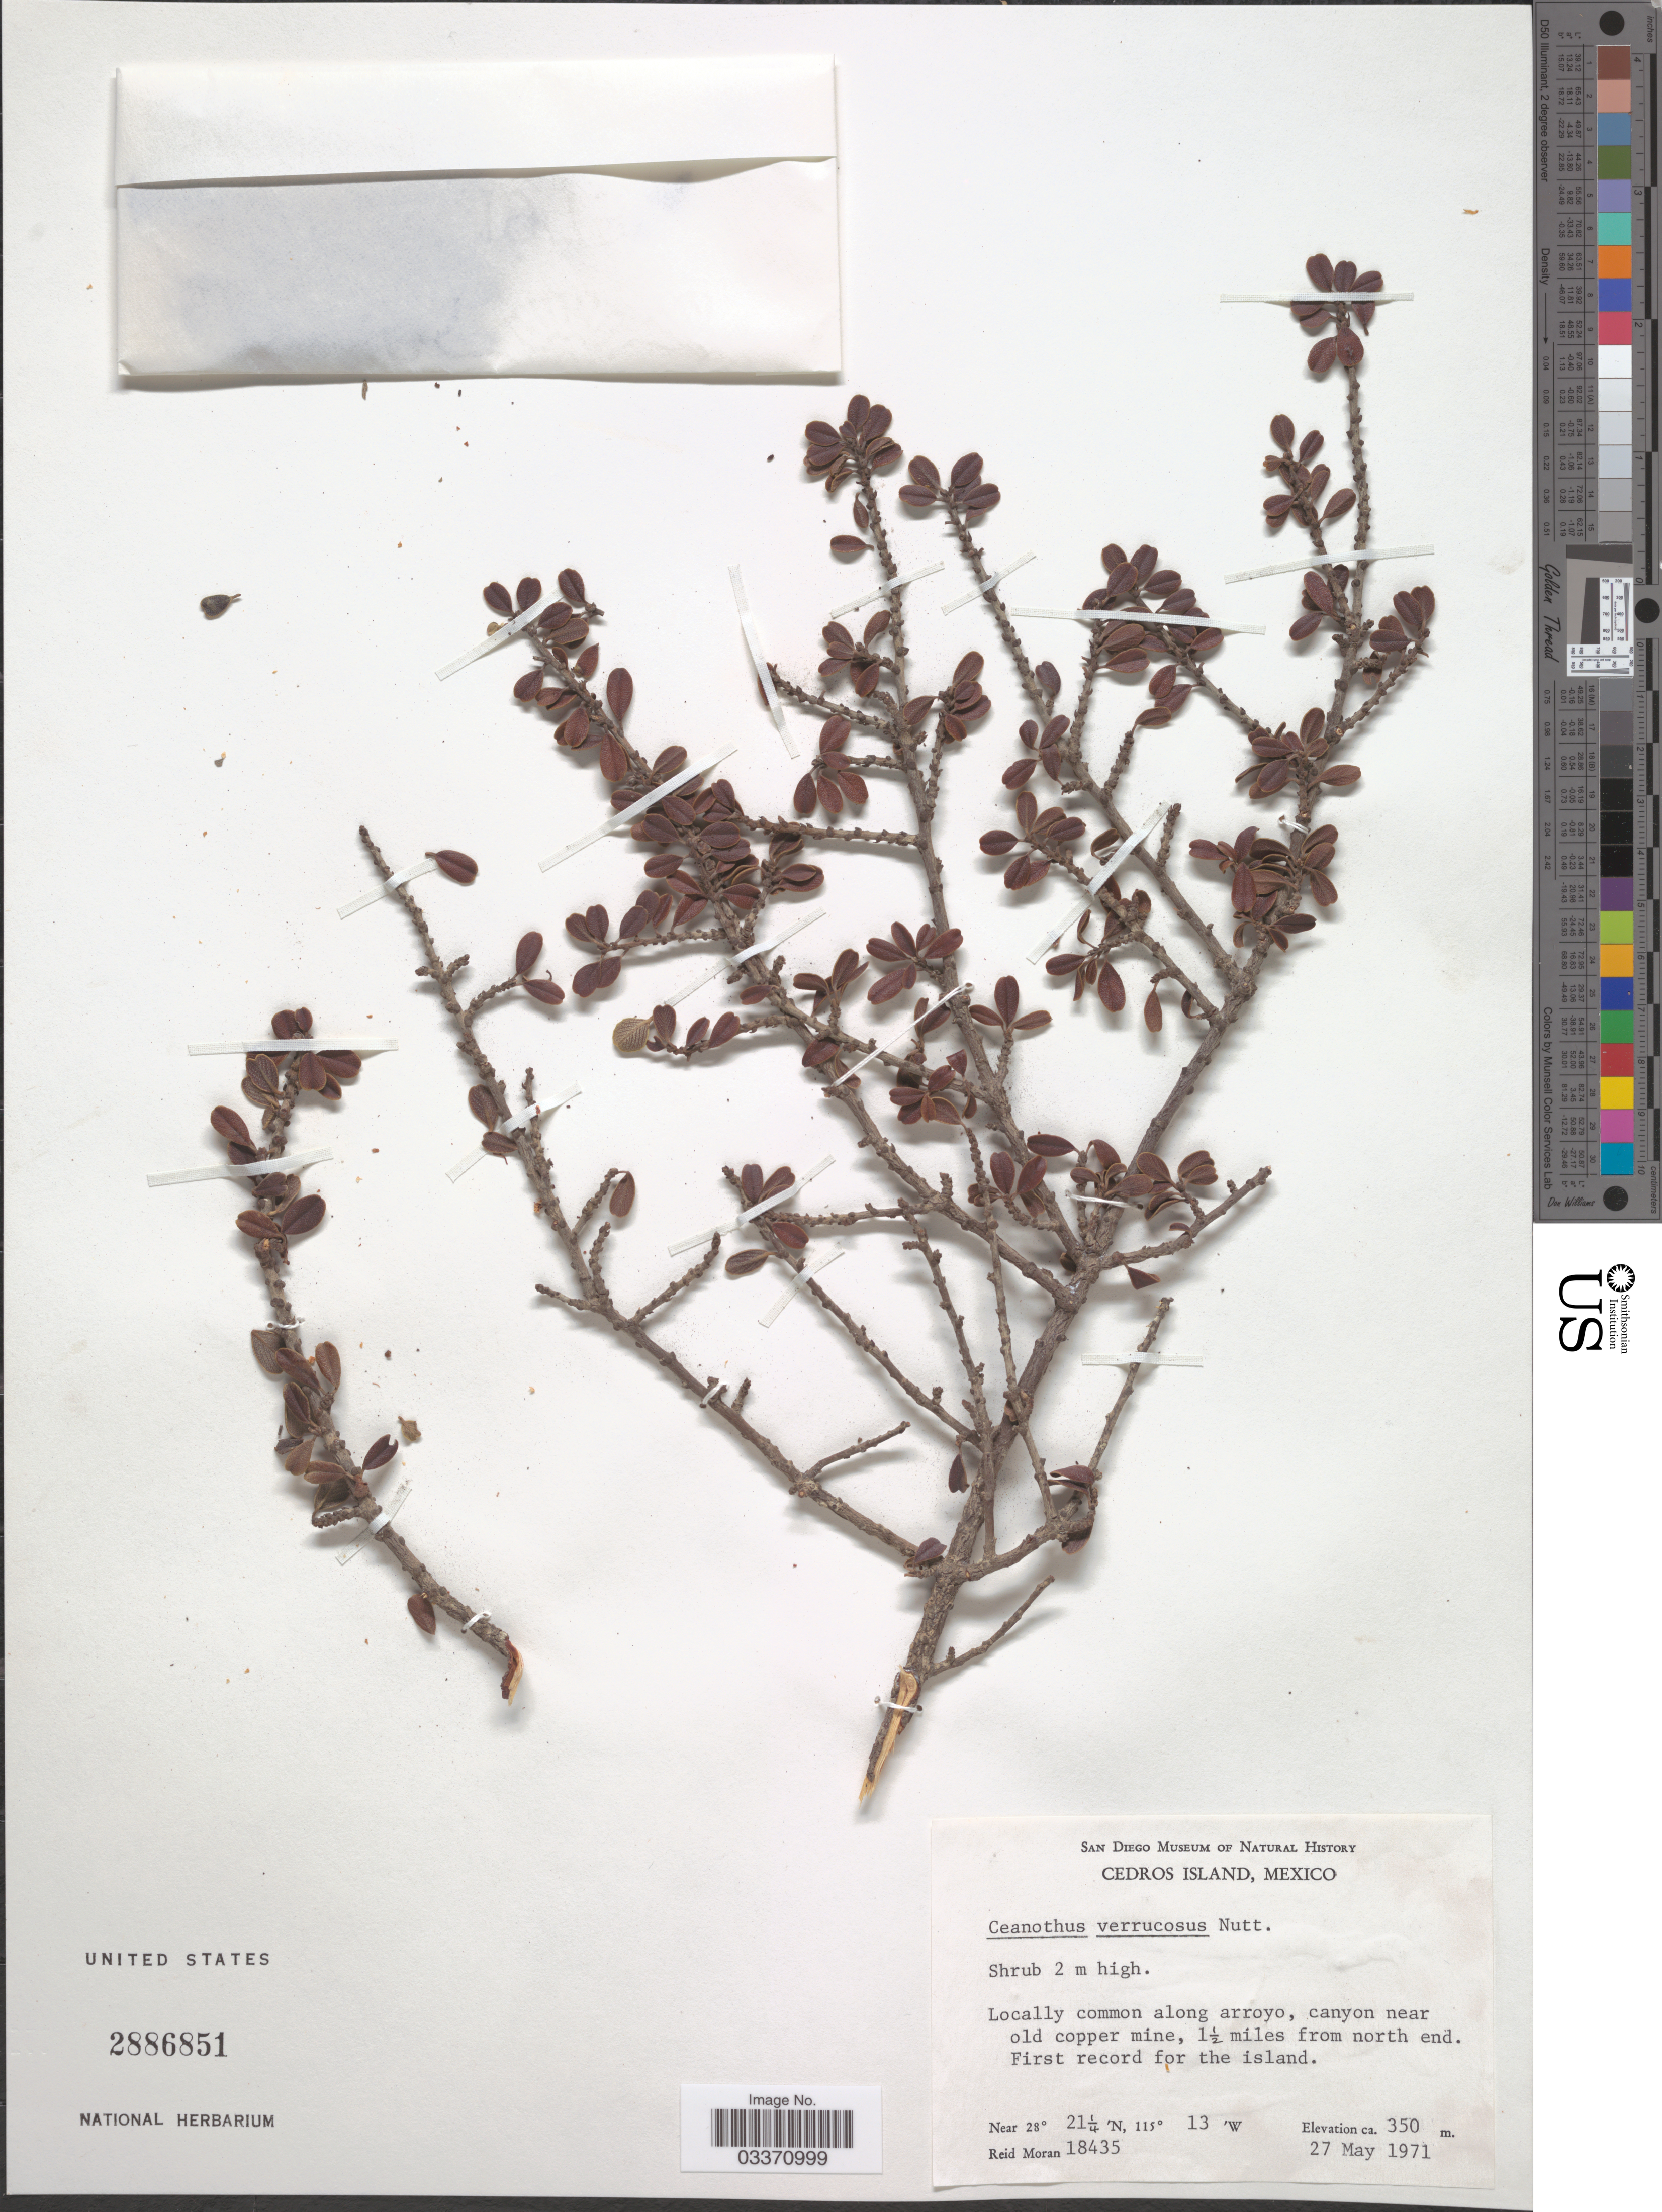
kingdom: Plantae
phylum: Tracheophyta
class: Magnoliopsida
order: Rosales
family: Rhamnaceae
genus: Ceanothus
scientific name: Ceanothus verrucosus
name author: Nutt.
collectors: R. Moran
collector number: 18435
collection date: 1971-05-27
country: Mexico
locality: Cedros Island. Locally common along arroyo, canyon near old copper mine, 1½ miles from north end. First record for the island. [unsure placement]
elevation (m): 350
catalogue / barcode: US 2886851